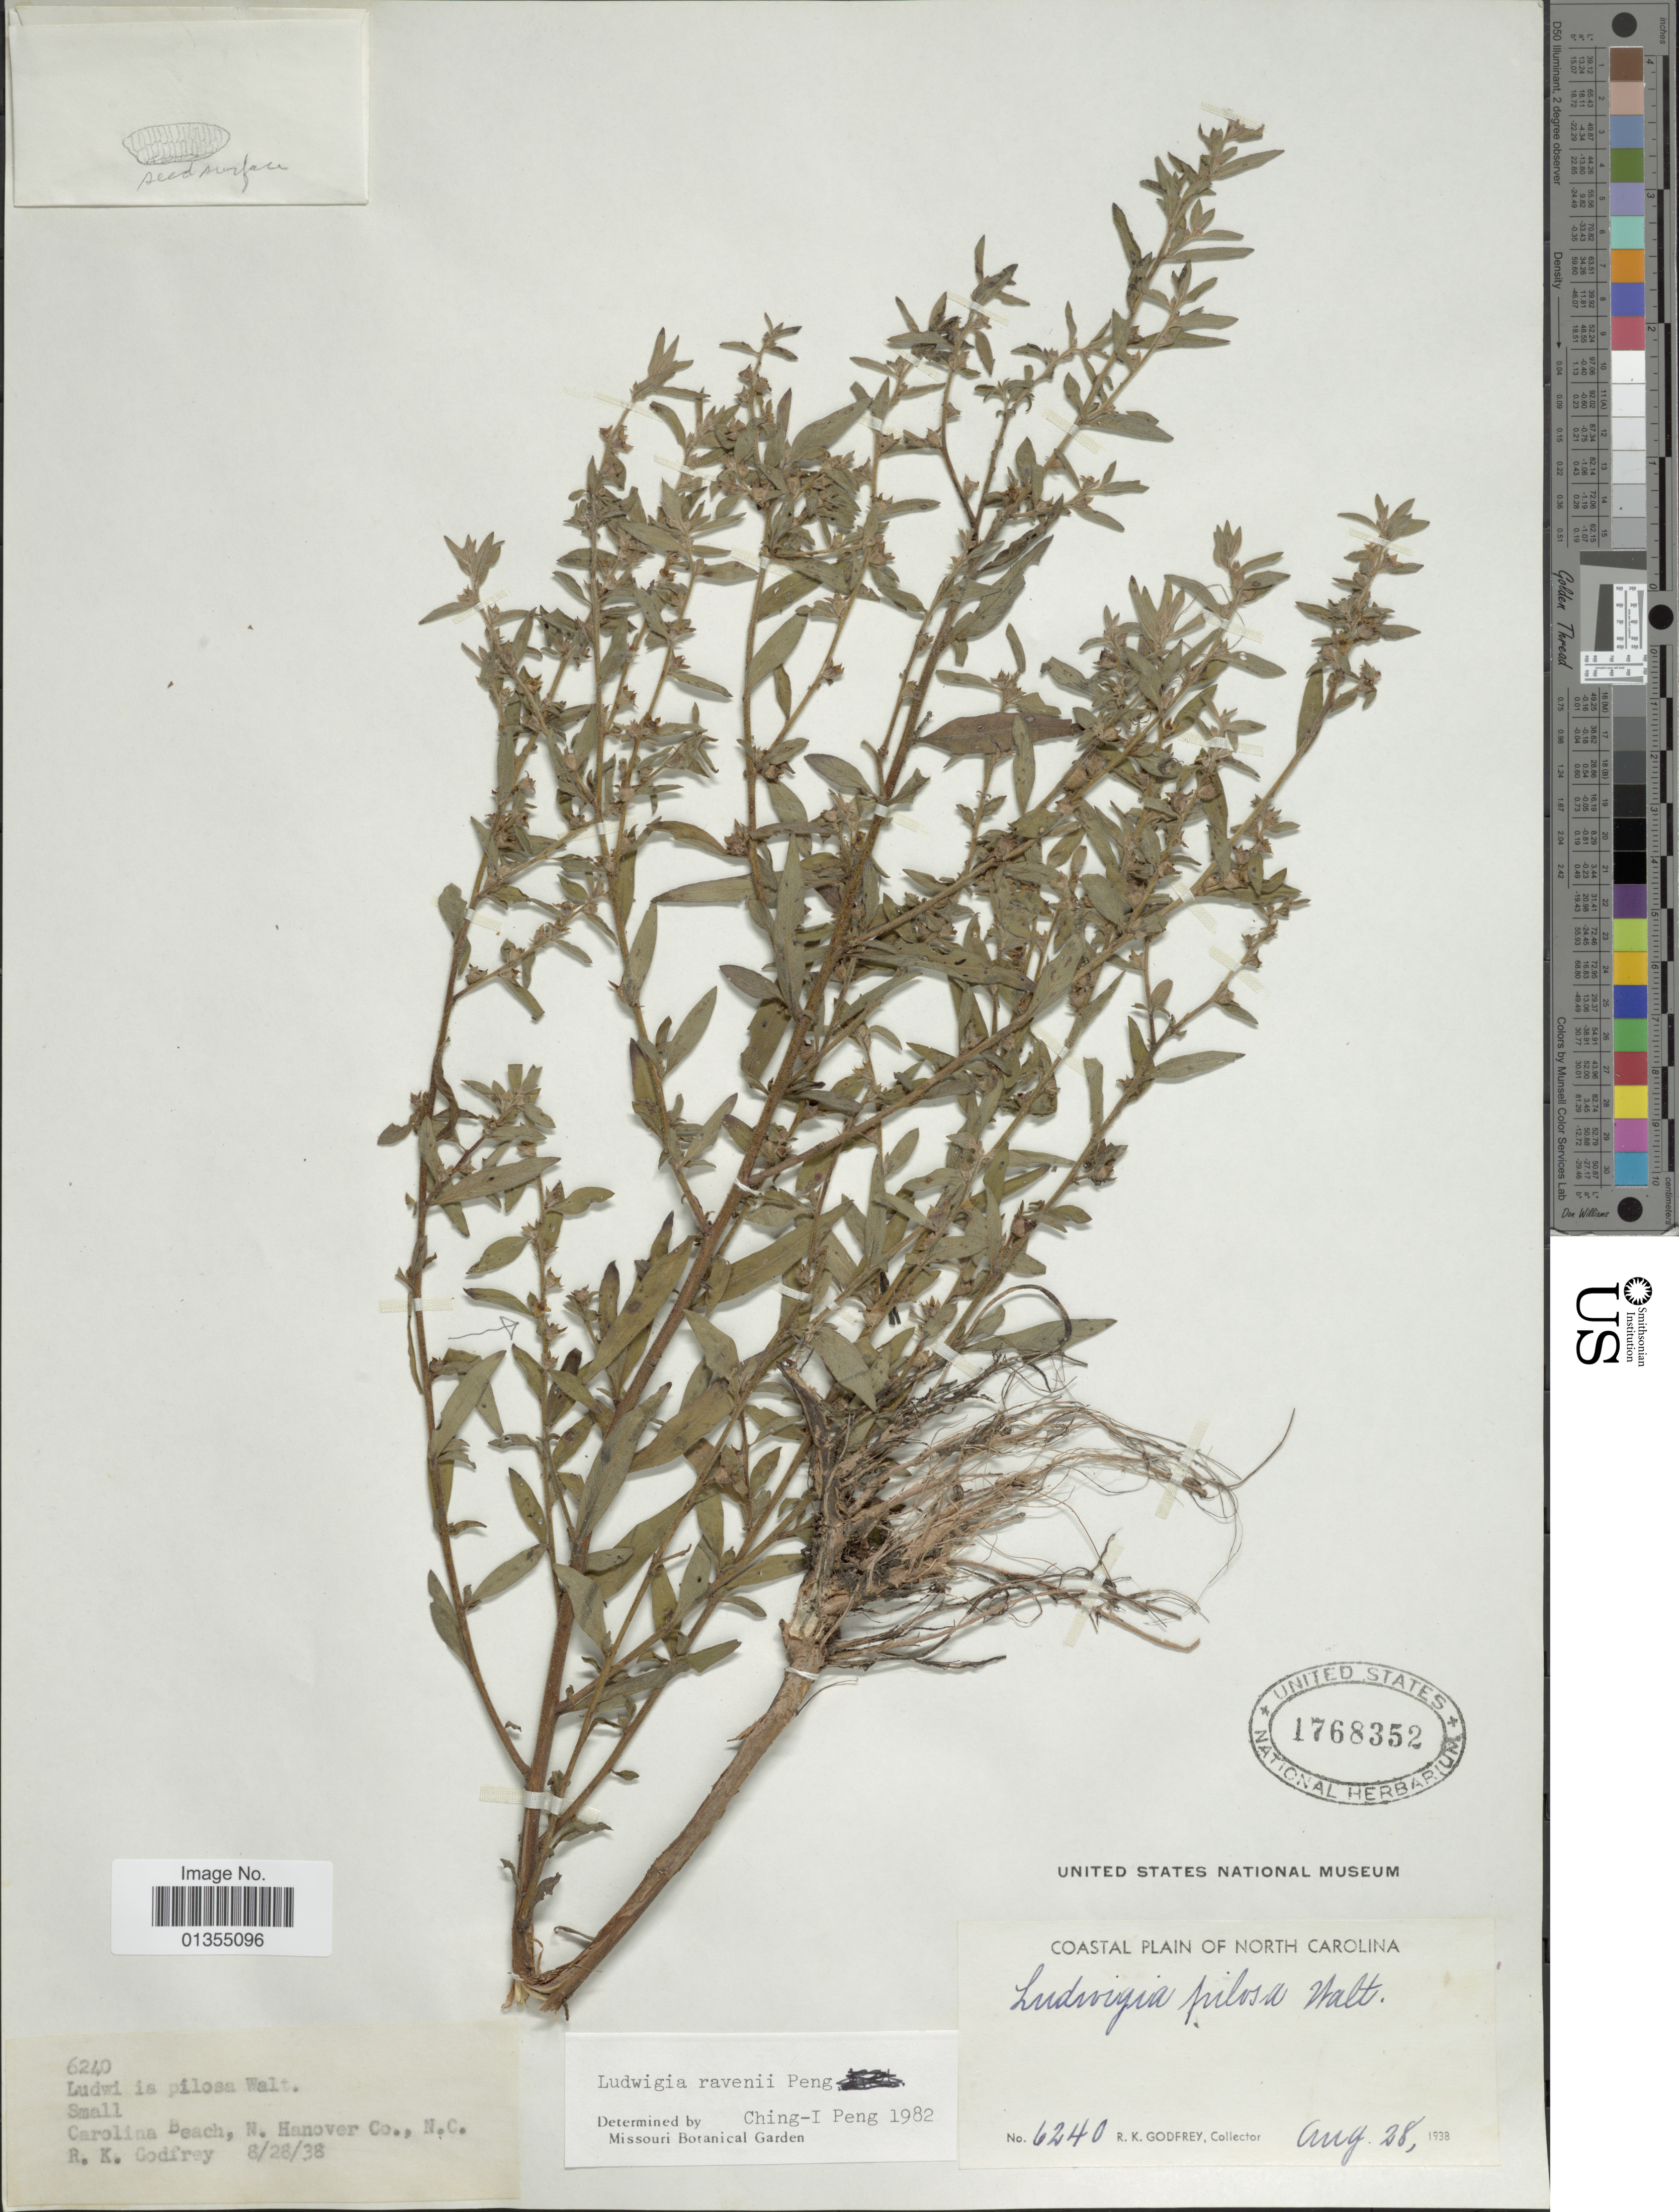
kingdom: Plantae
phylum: Tracheophyta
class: Magnoliopsida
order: Myrtales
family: Onagraceae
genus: Ludwigia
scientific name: Ludwigia ravenii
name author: C.I. Peng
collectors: R. K. Godfrey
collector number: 6240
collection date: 1938-08-28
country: United States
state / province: North Carolina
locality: Coastal plain of North Carolina, Carolina Beach, N. Hanover Co.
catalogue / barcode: US 1768352